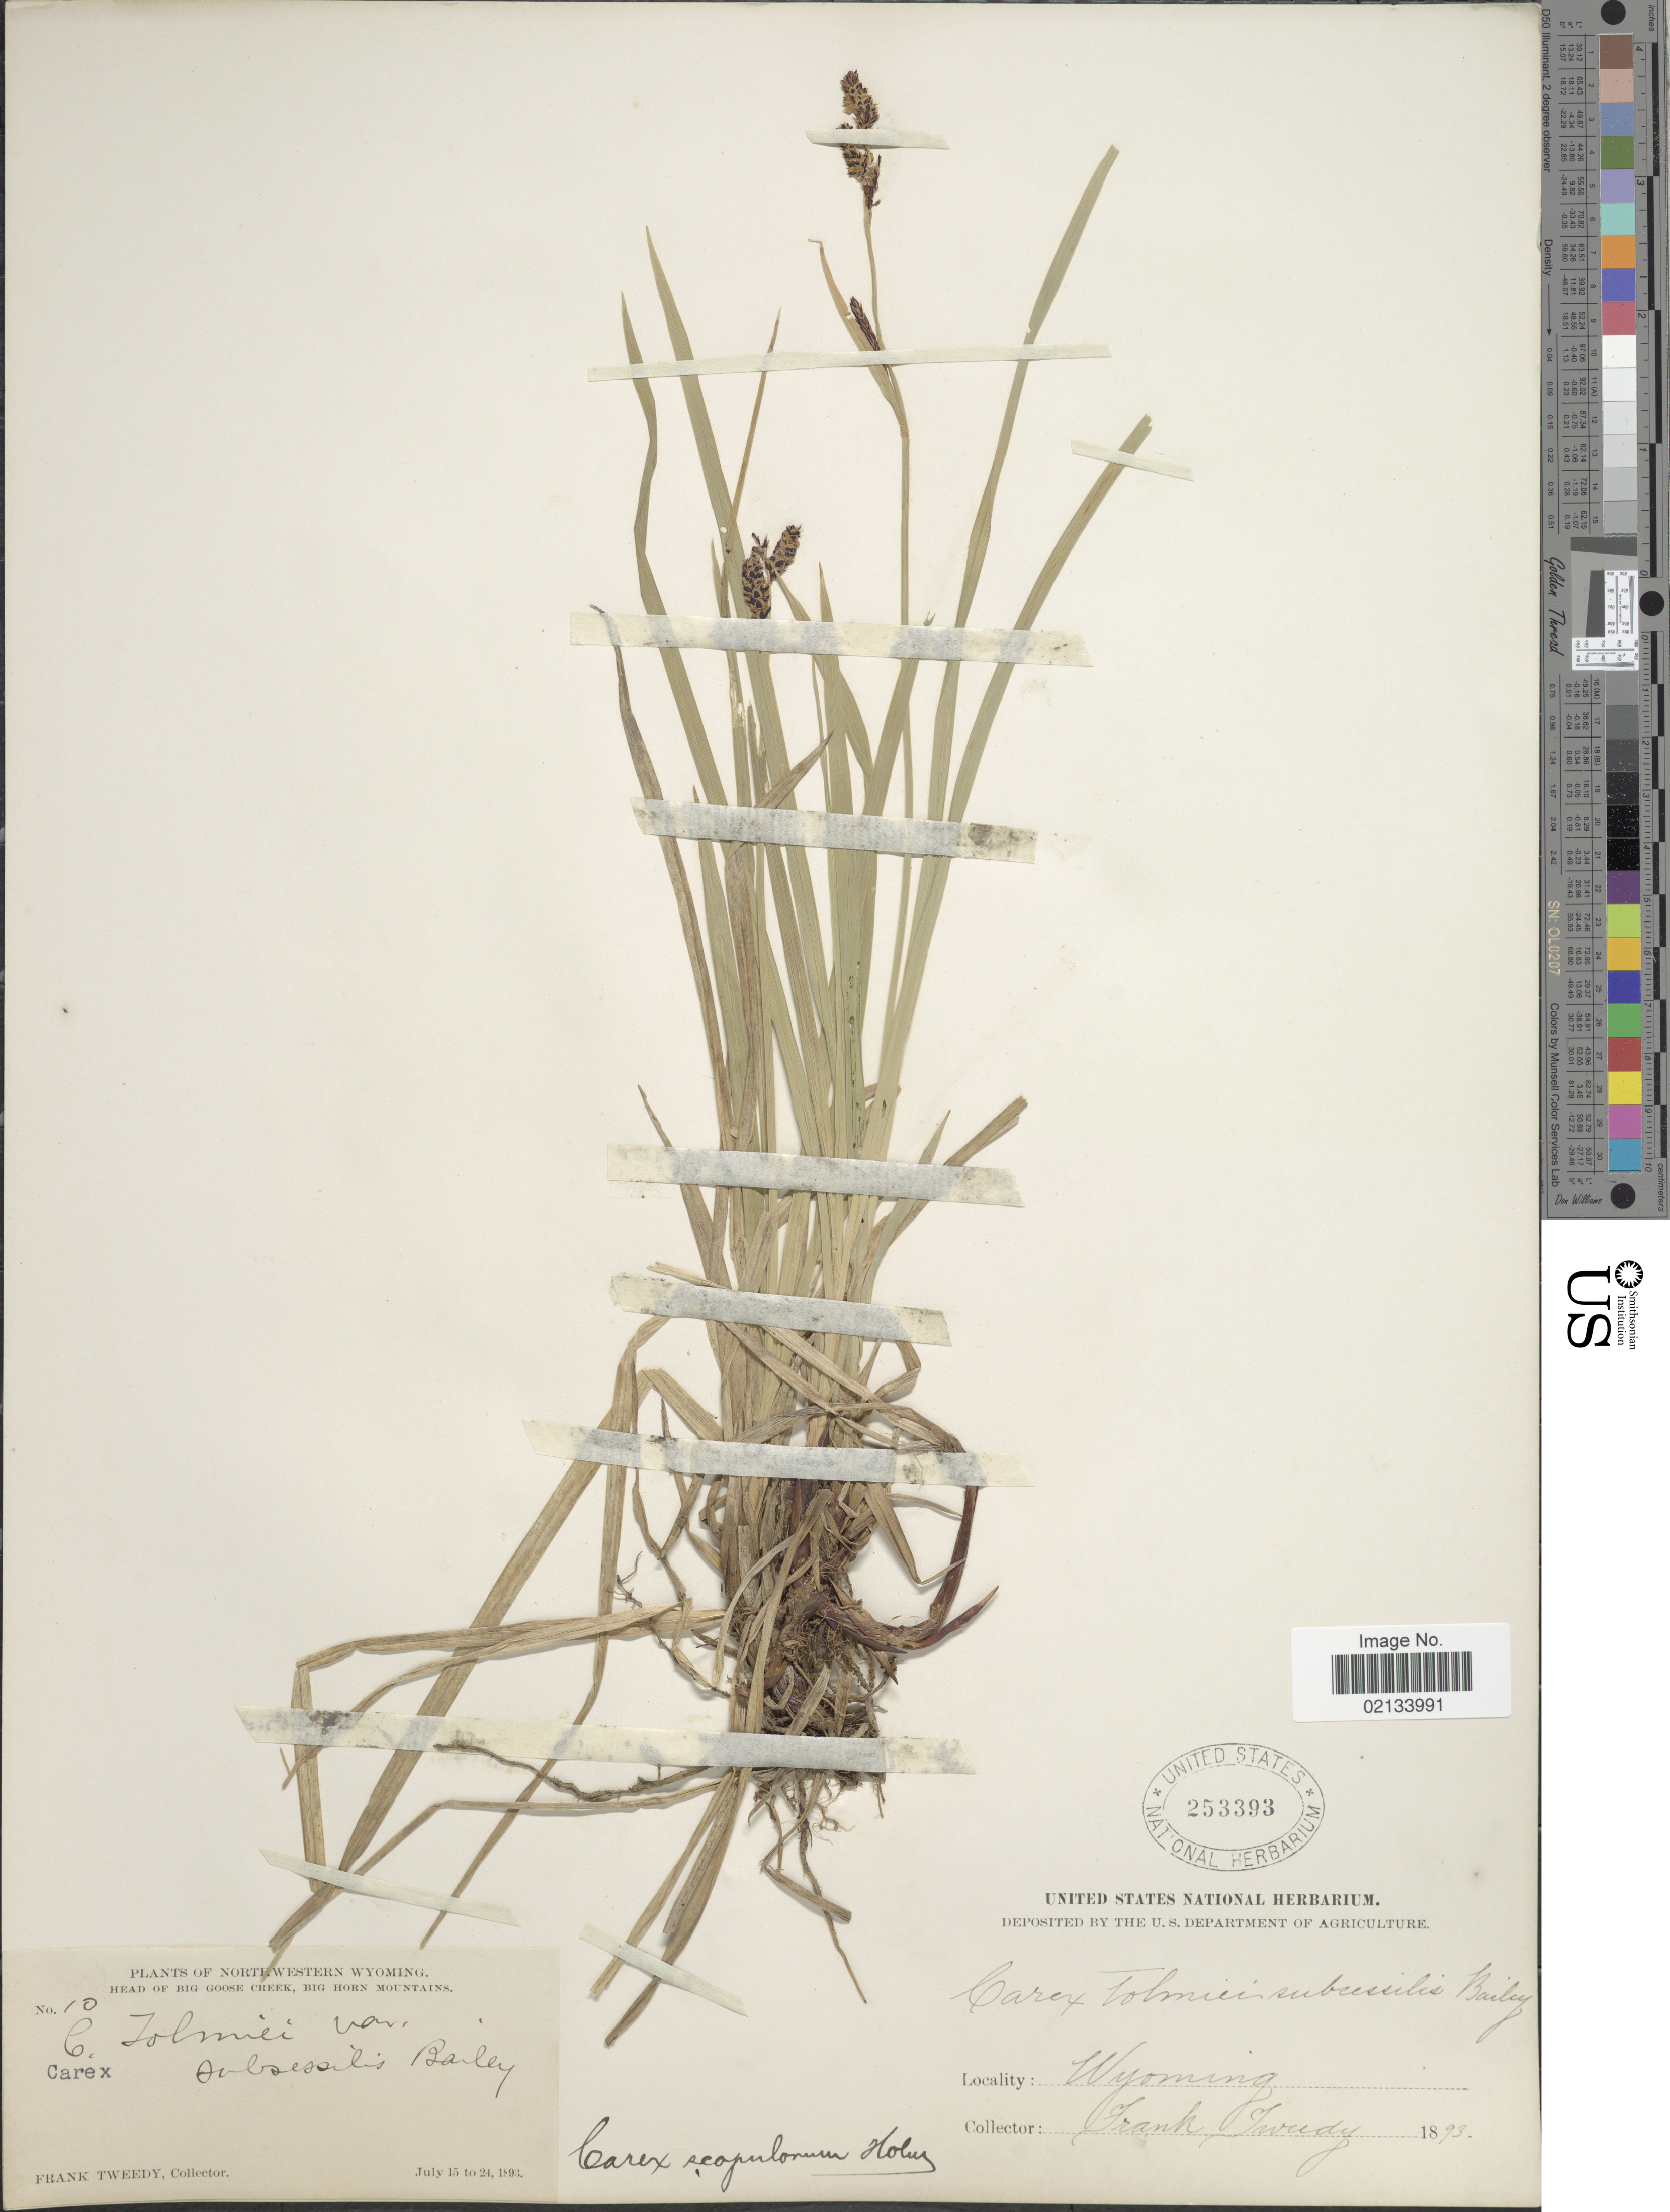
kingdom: Plantae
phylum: Tracheophyta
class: Liliopsida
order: Poales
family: Cyperaceae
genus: Carex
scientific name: Carex scopulorum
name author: Holm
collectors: F. Tweedy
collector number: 10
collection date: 1893-07-15/1893-07-24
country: United States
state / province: Wyoming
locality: Northern Wyoming, Head of Big Goose Creek, Big Horn Mountains.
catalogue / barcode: US 253393